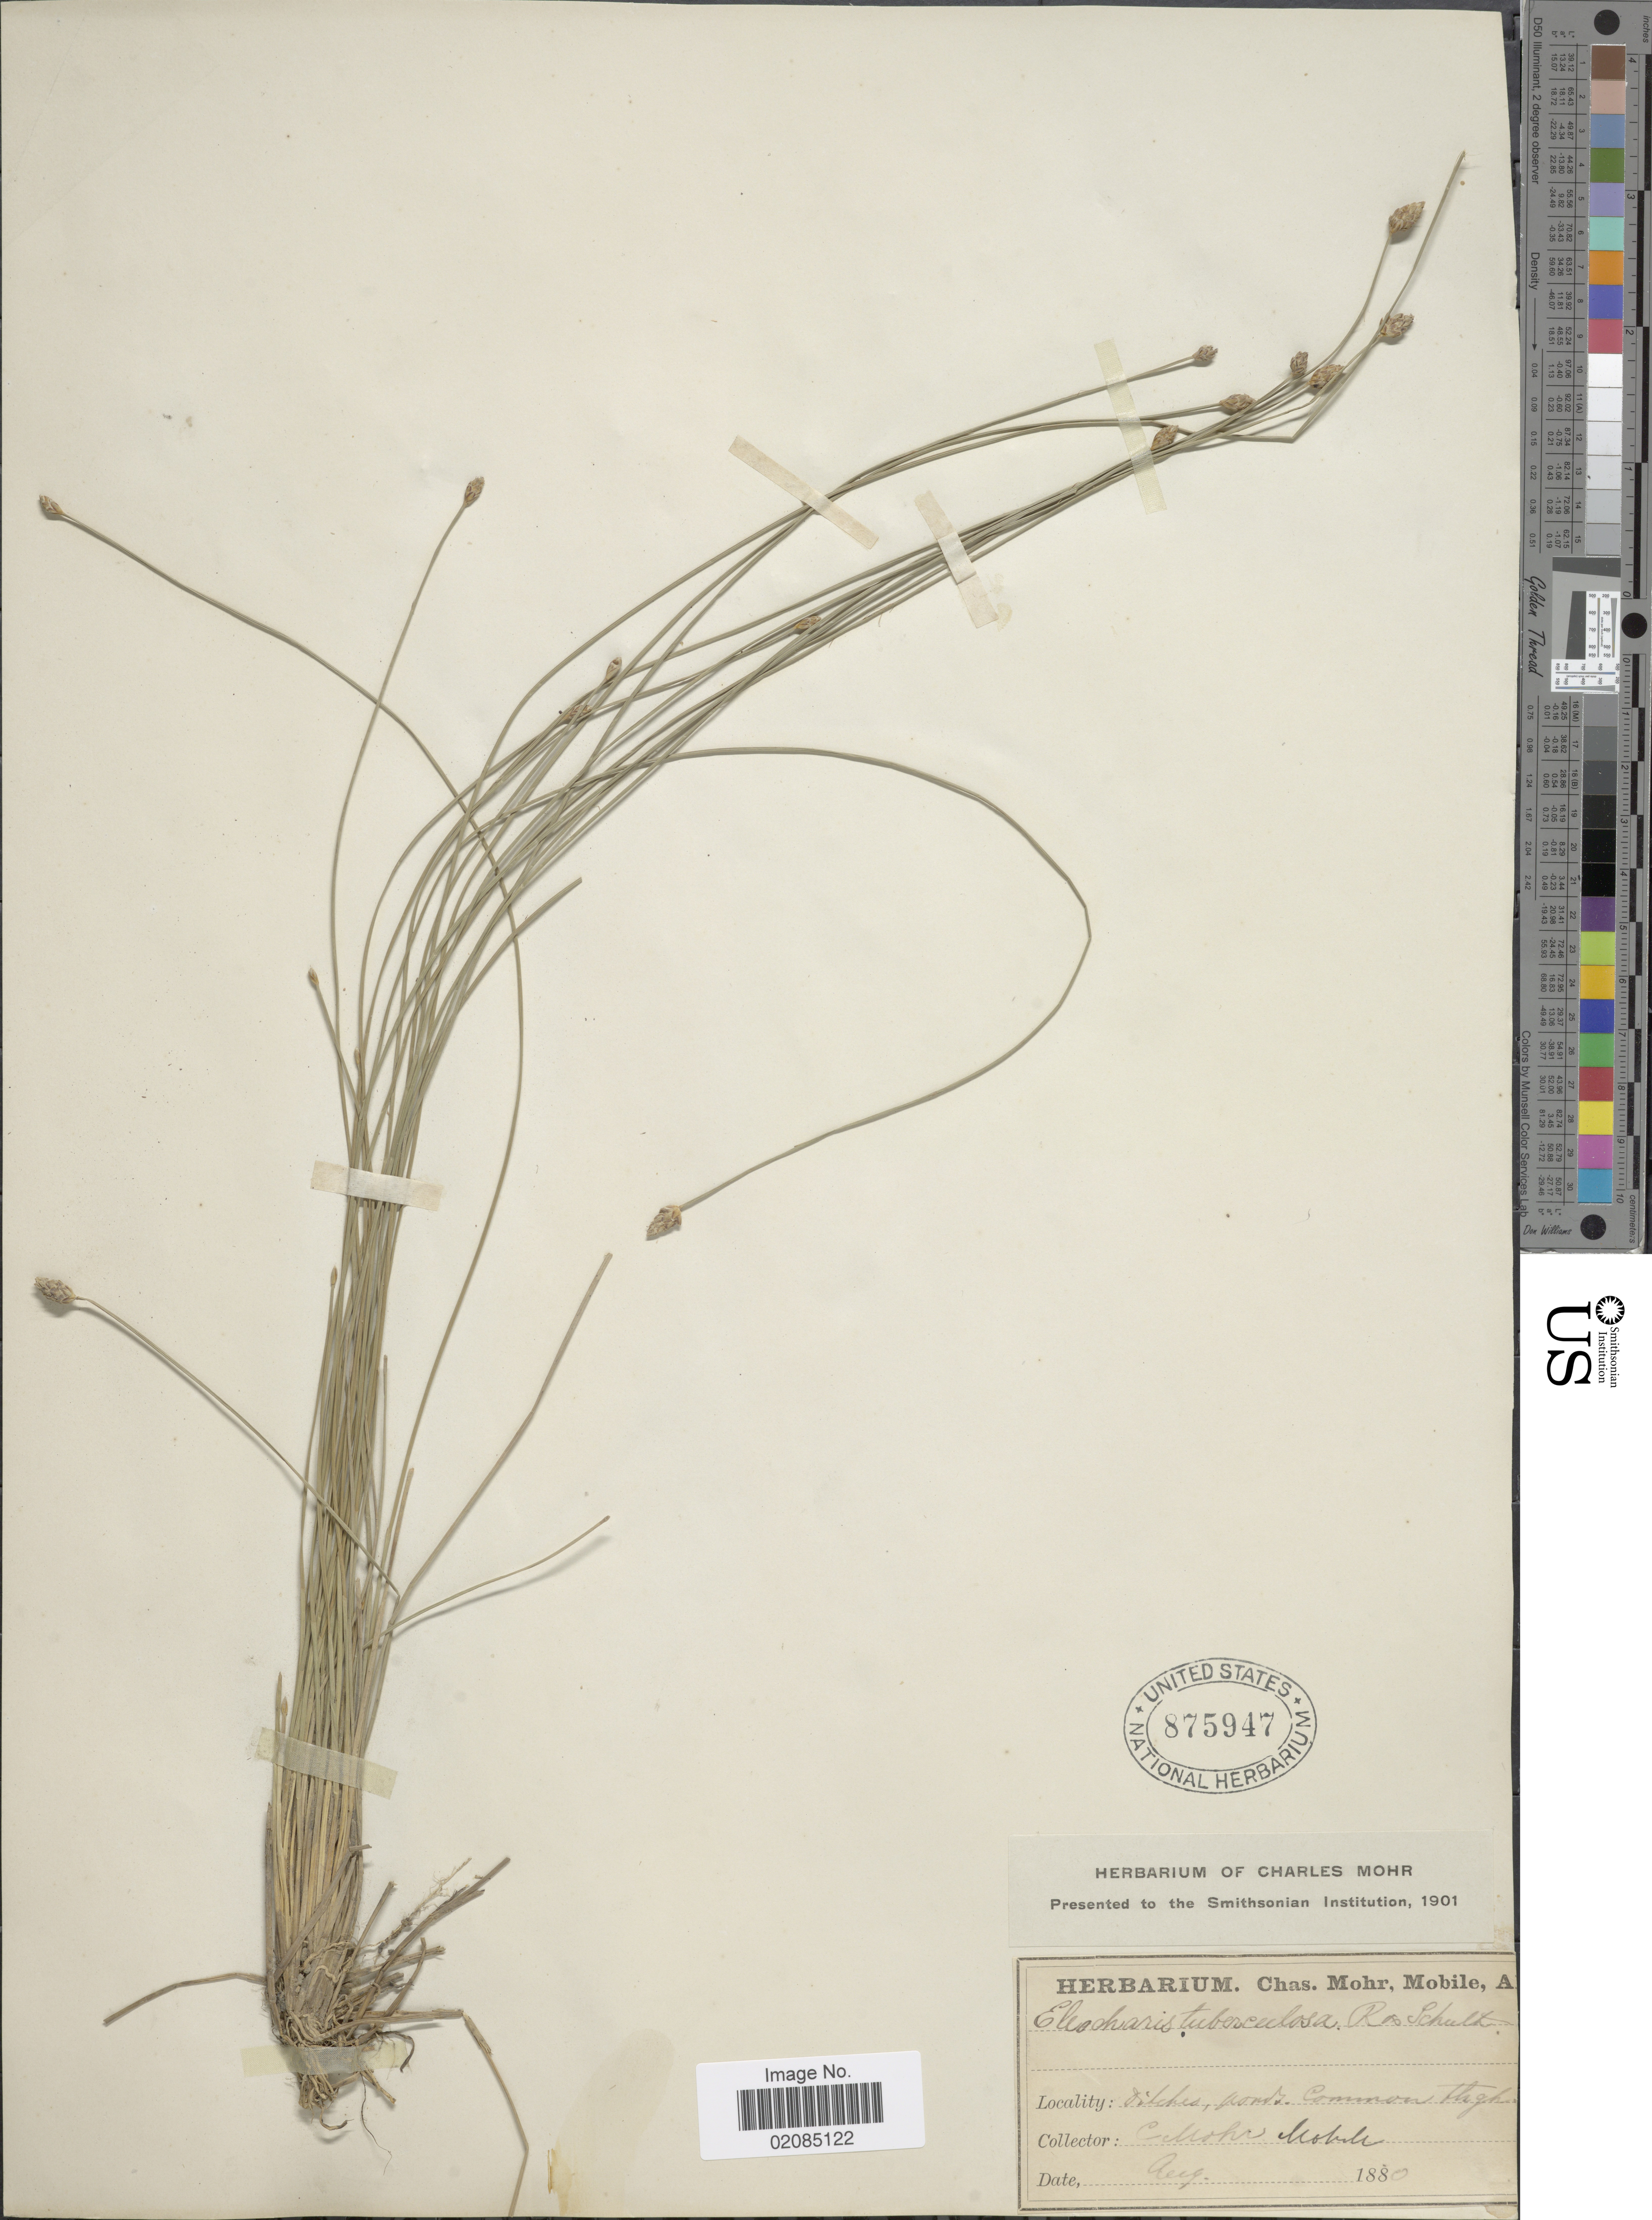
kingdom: Plantae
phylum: Tracheophyta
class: Liliopsida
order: Poales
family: Cyperaceae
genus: Eleocharis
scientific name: Eleocharis tuberculosa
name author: (Michx.) Roem. & Schult.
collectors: C. T. Mohr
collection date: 1880-08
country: United States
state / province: Alabama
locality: Mobile.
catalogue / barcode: US 875947